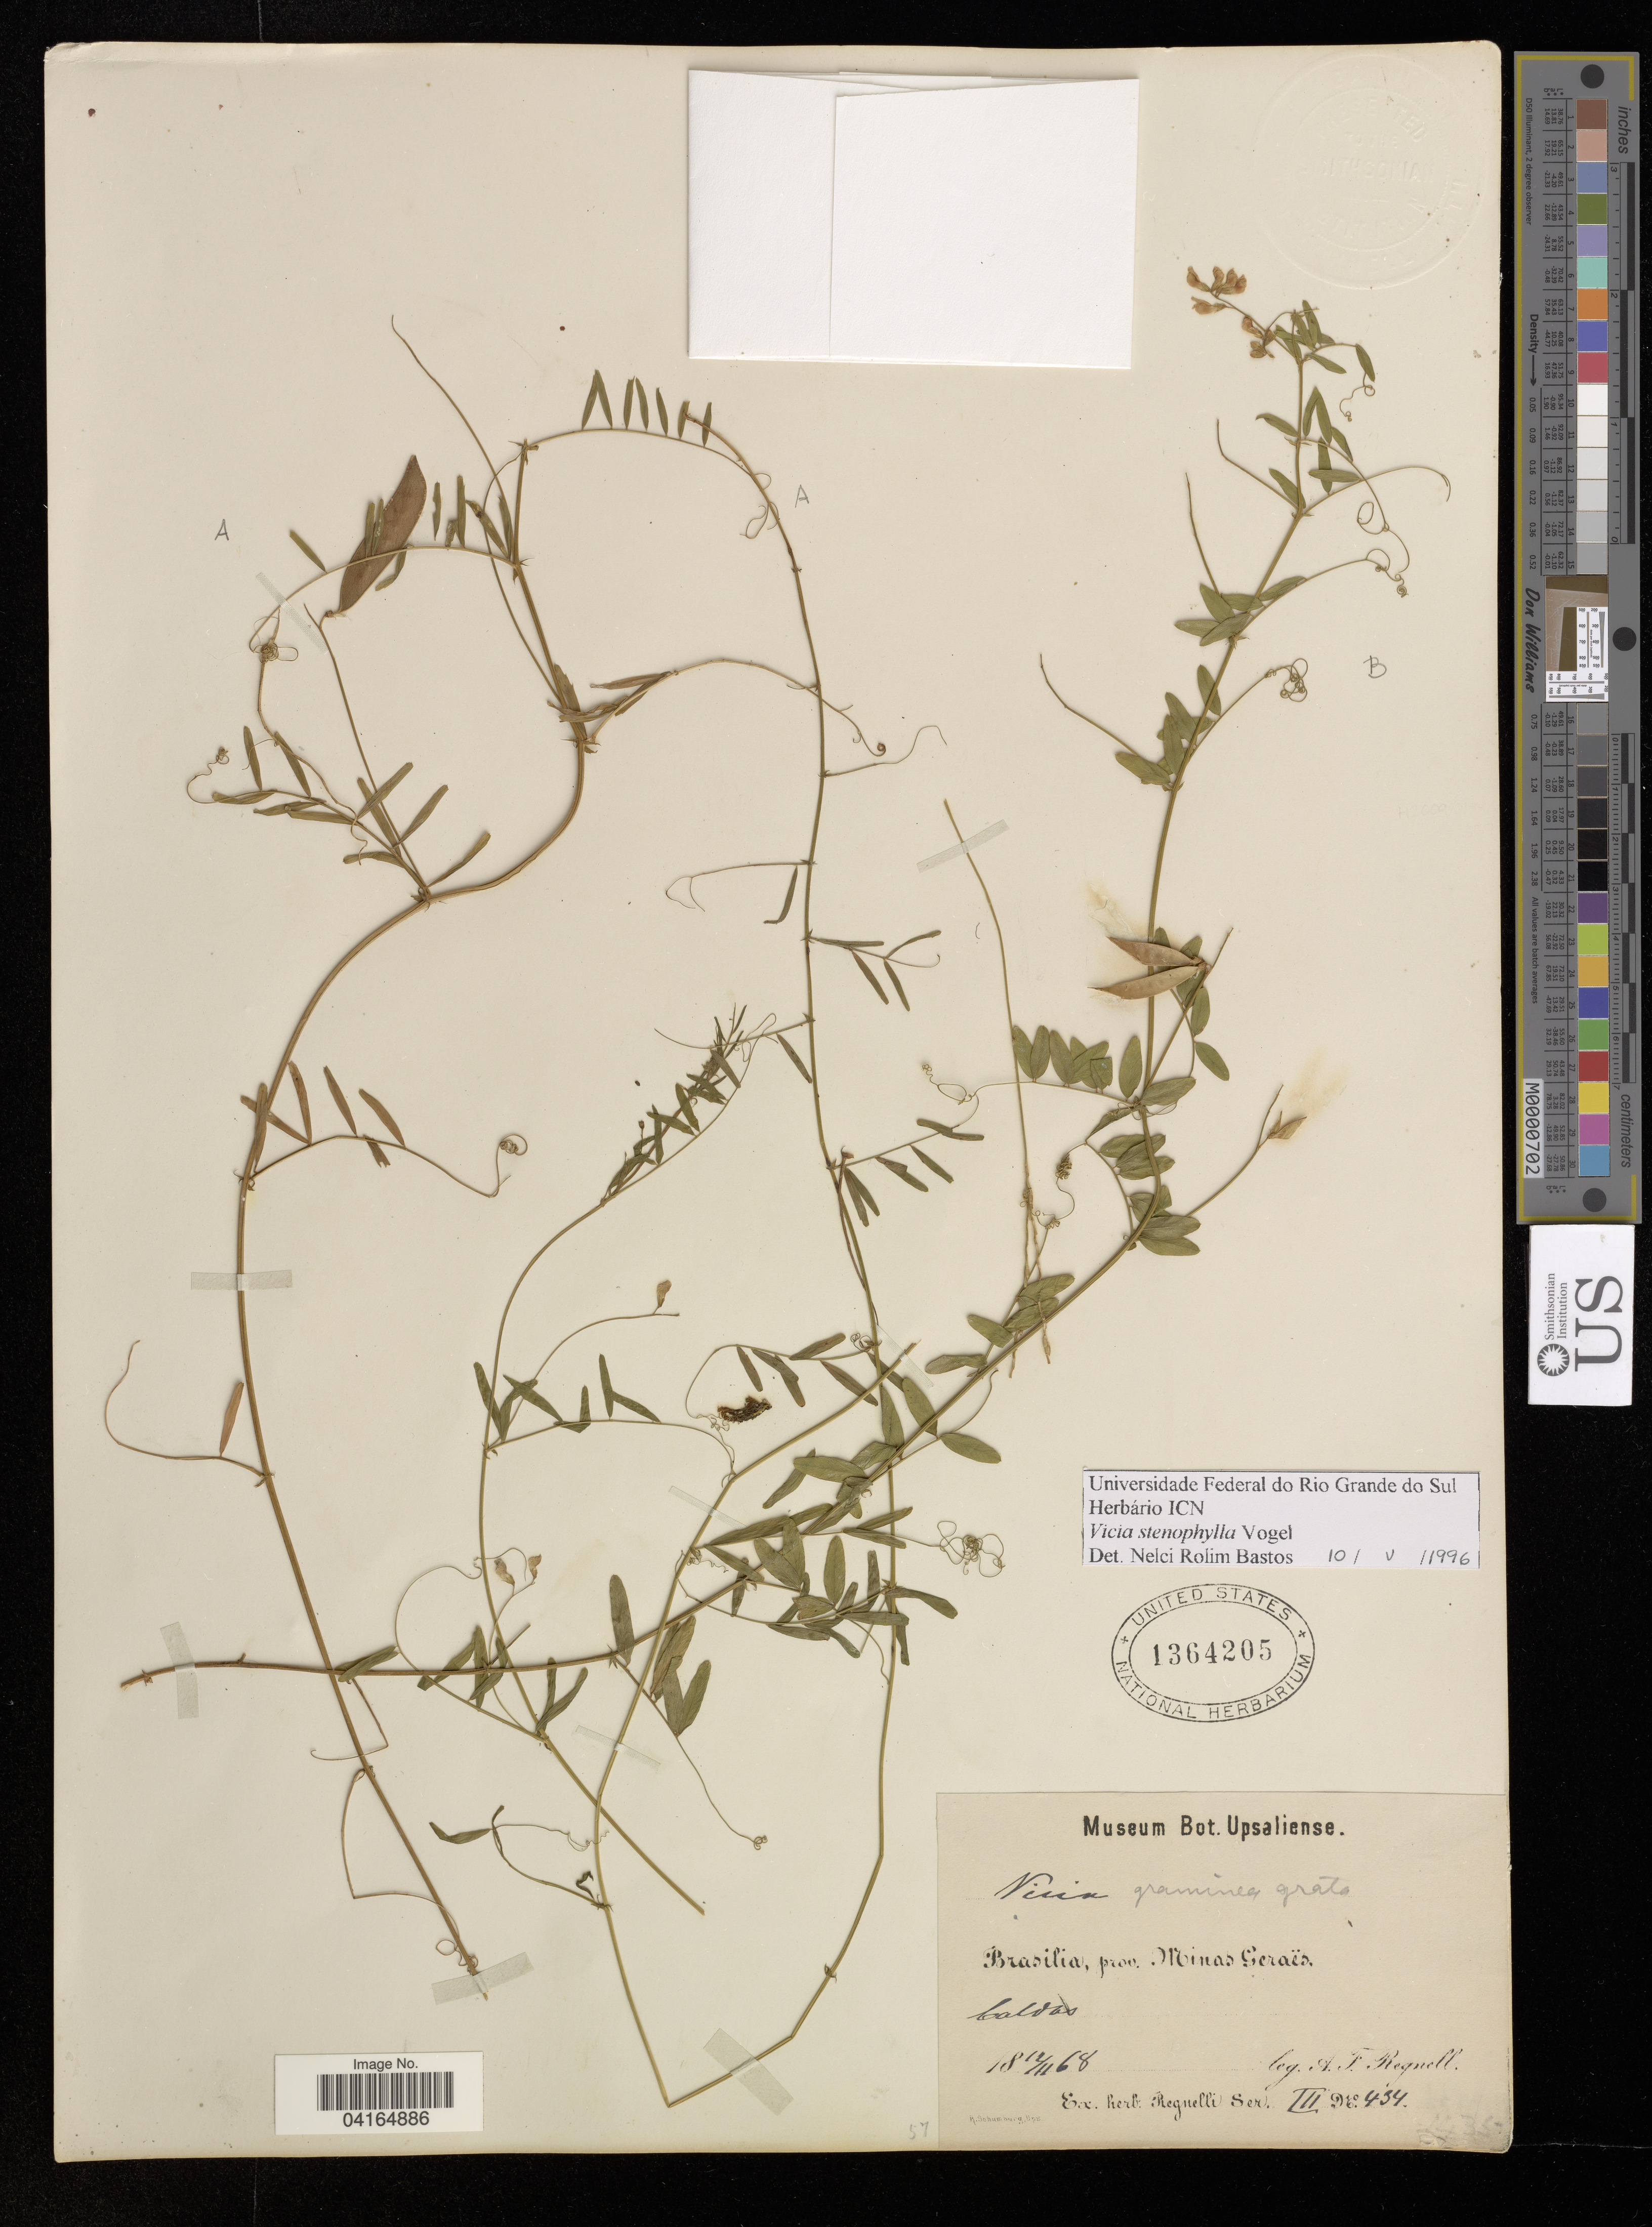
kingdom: Plantae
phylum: Tracheophyta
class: Magnoliopsida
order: Fabales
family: Fabaceae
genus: Vicia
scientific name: Vicia stenophylla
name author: Vogel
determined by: Hechenleitner, Paulina, RBG Edinburgh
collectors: A. Regnell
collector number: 434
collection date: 1868-11-12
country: Brazil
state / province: Minas Gerais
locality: Prov. Minas Geraïs. Caldas.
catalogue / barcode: US 1364205